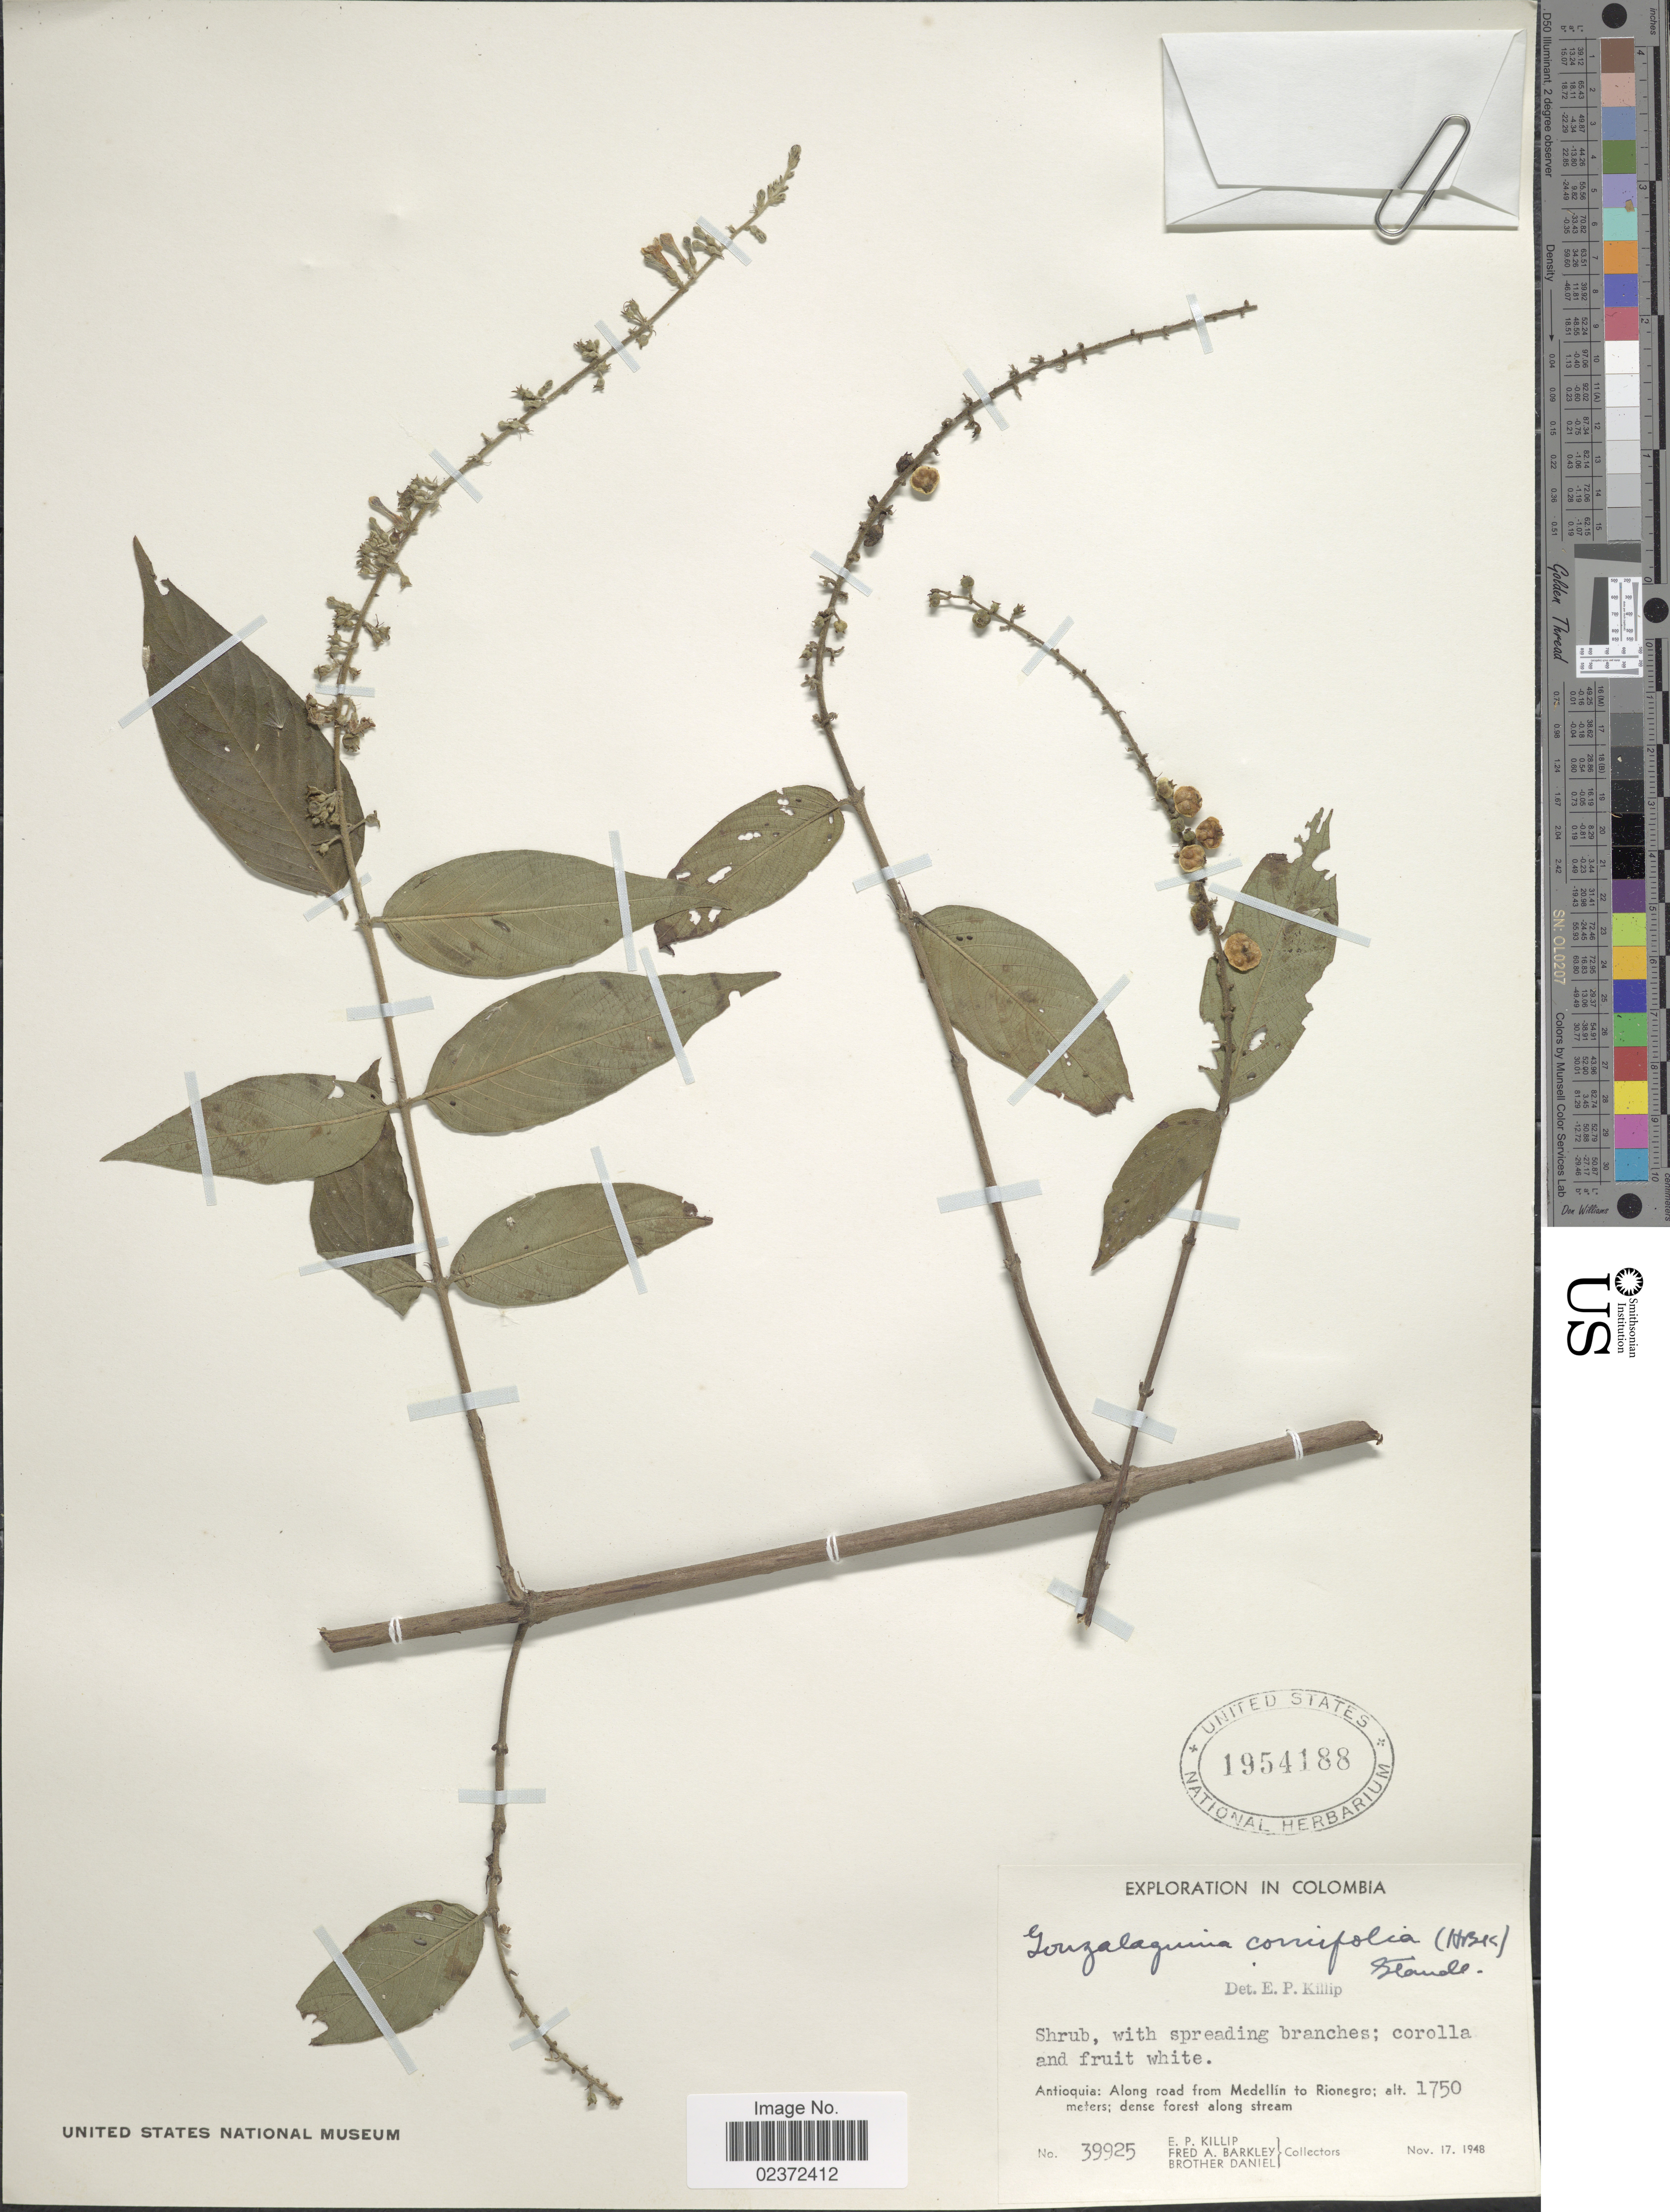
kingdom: Plantae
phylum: Tracheophyta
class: Magnoliopsida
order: Gentianales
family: Rubiaceae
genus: Gonzalagunia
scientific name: Gonzalagunia cornifolia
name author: (Kunth) Standl.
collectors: E. P. Killip, F. A. Barkley & Bro. Daniel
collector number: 39925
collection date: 1948-11-17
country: Colombia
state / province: Antioquia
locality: Along road from Medellín to Rionegro; dense along stream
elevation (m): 1750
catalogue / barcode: US 1954188